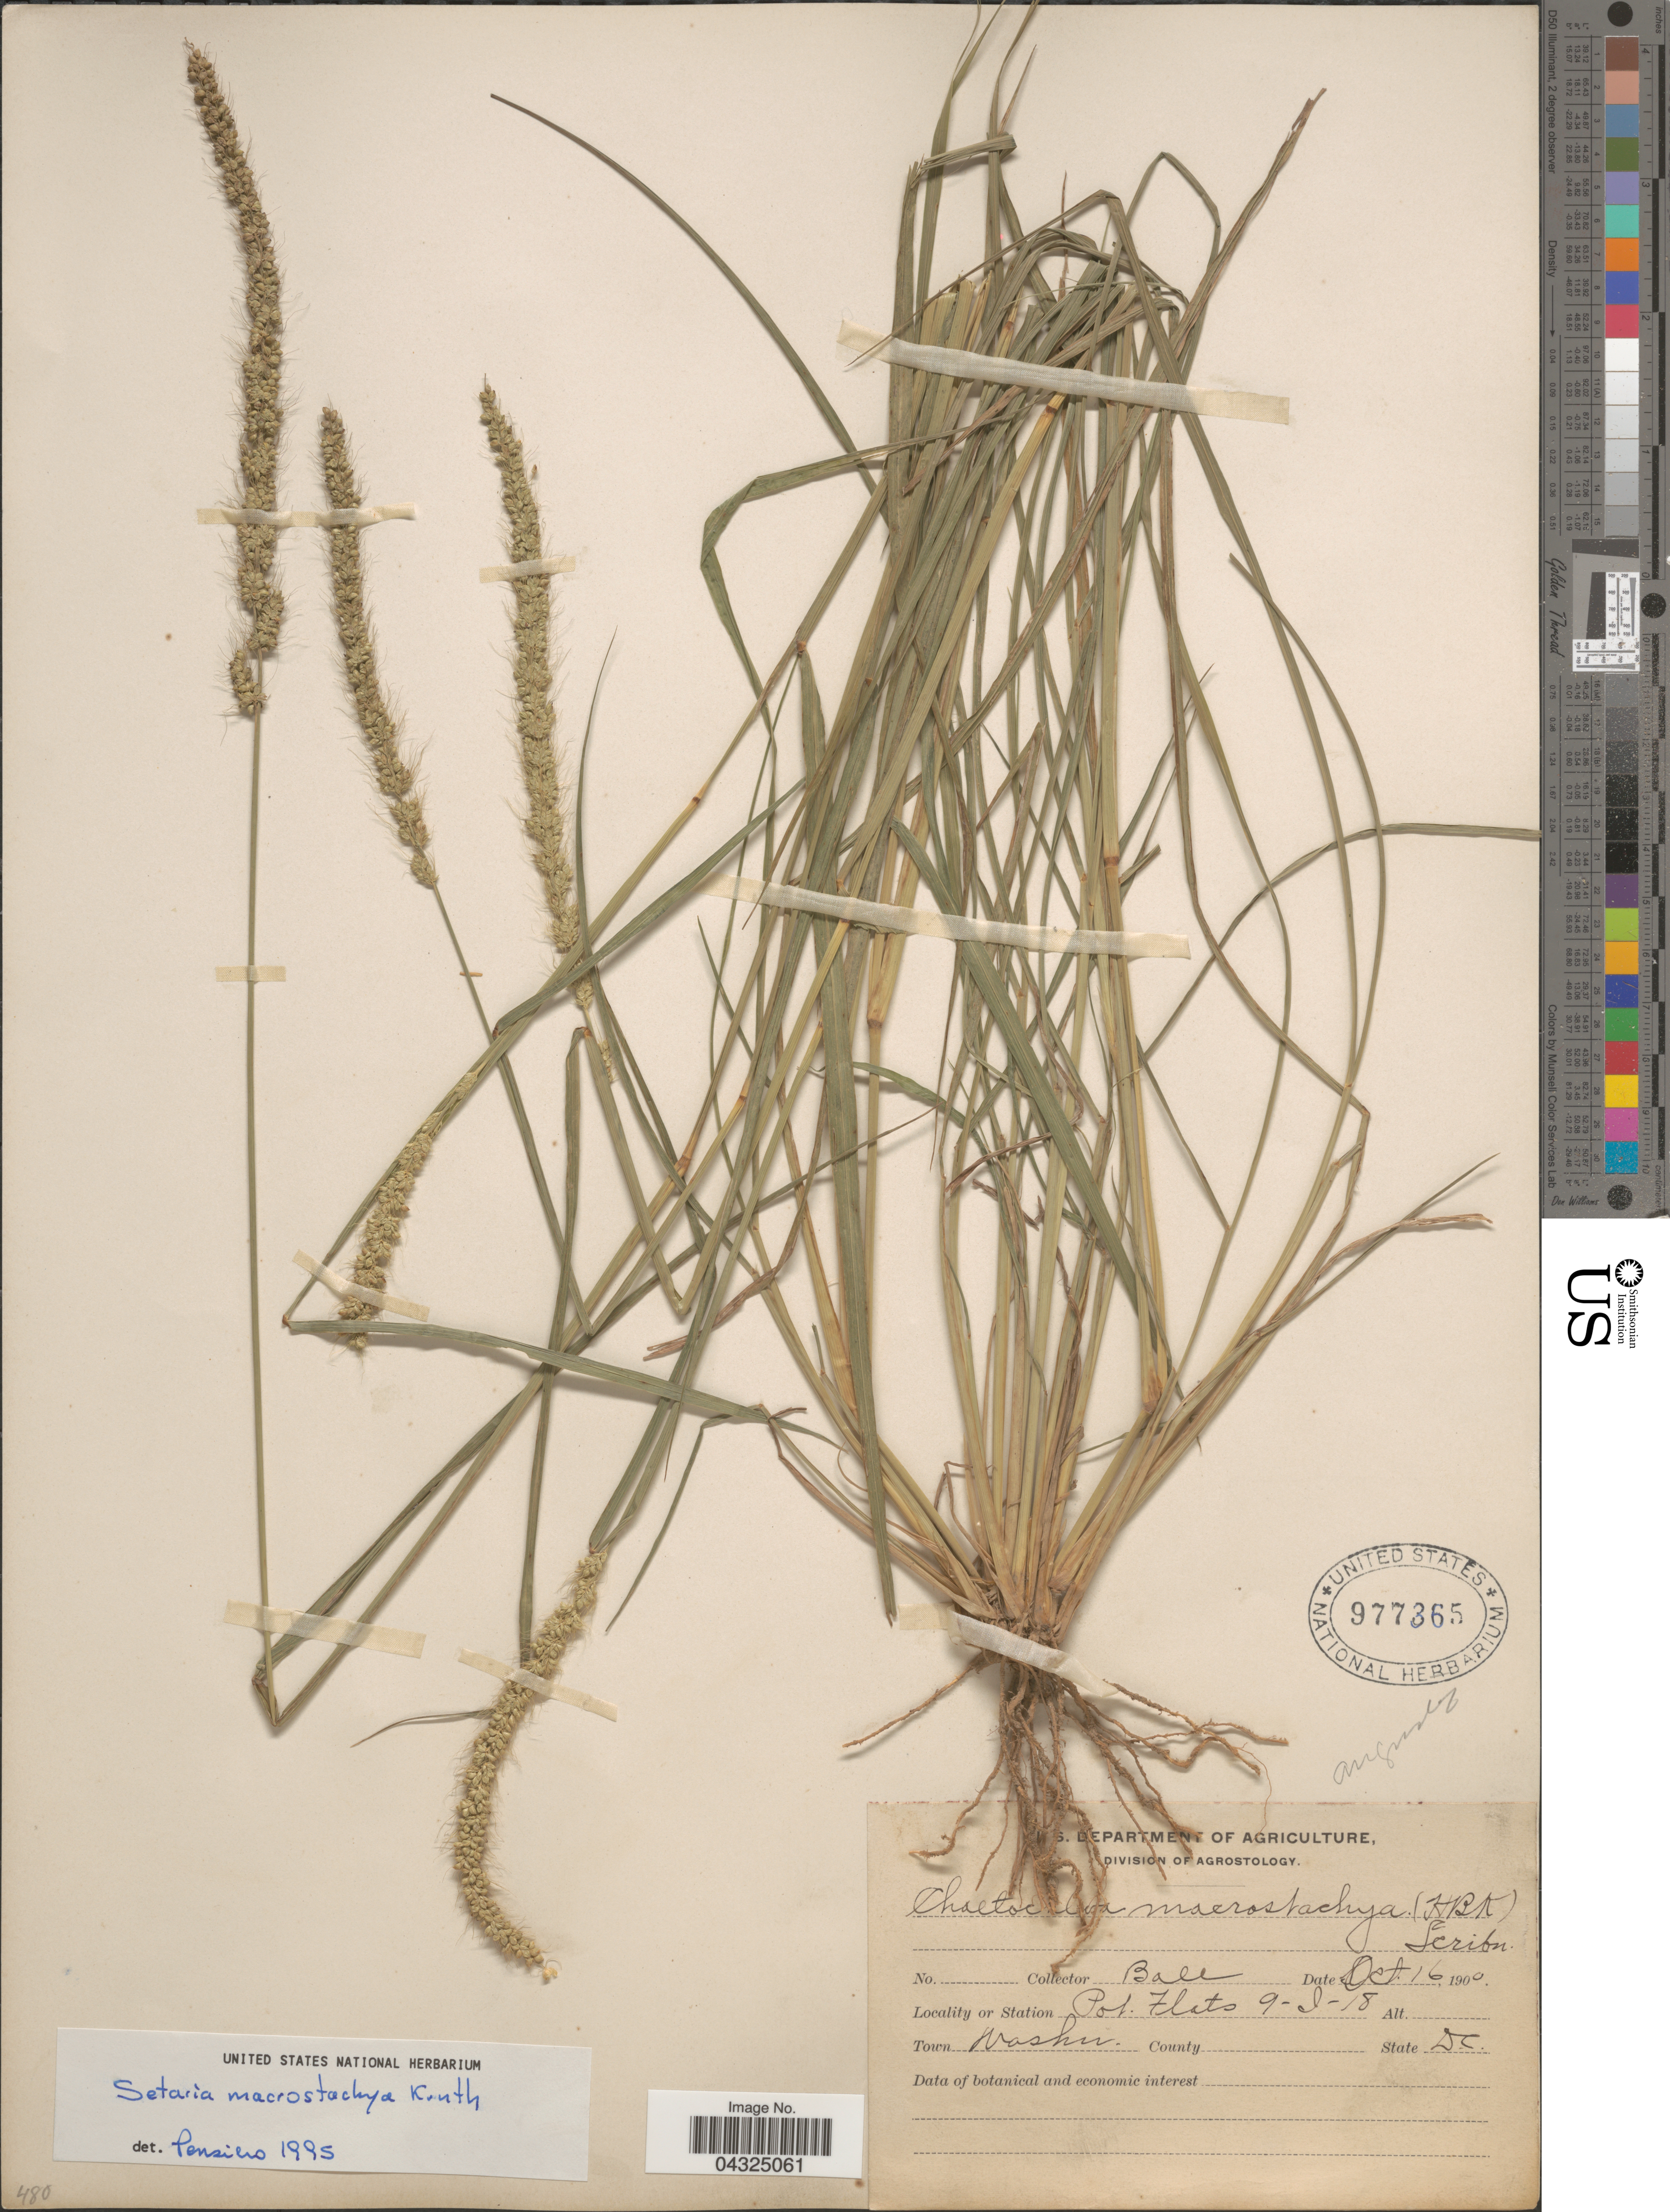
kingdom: Plantae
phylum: Tracheophyta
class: Liliopsida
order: Poales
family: Poaceae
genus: Setaria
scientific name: Setaria leucopila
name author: (Scribn. & Merr.) K. Schum.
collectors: -- Ball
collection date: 1900-10-16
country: United States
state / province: District of Columbia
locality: Pot. Flats 9-I-18. Town Washn.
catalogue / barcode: US 977365